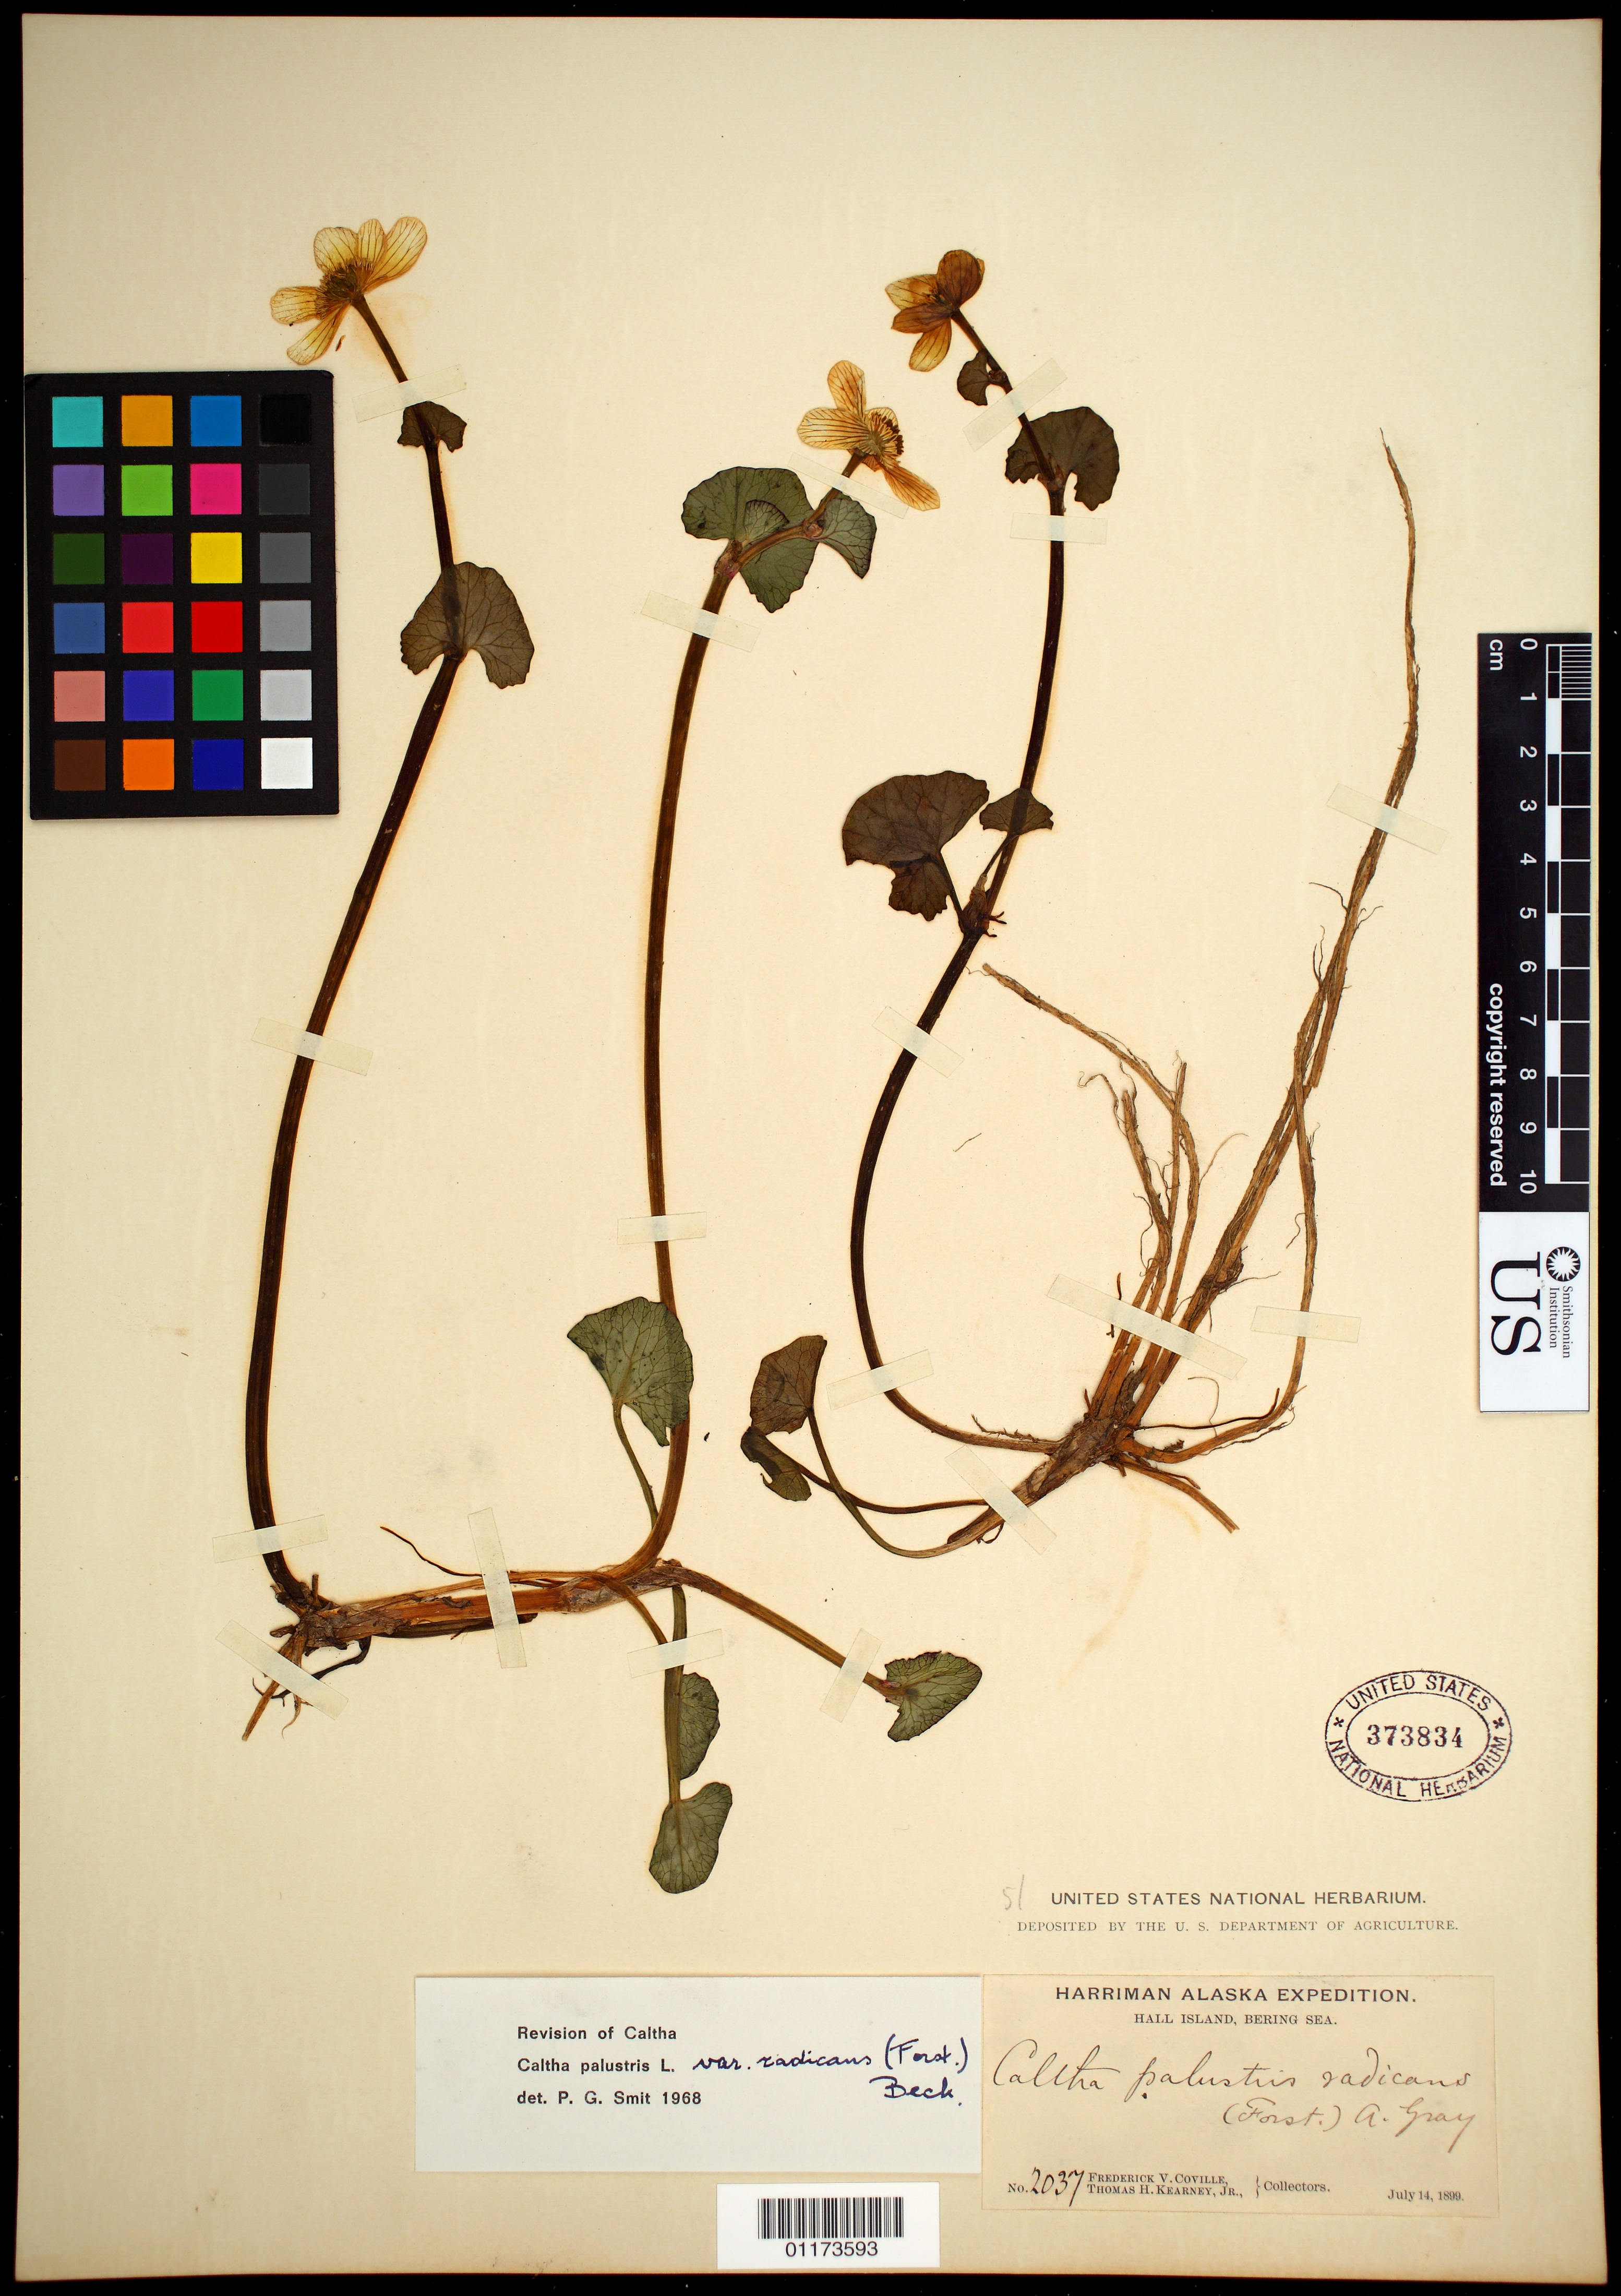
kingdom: Plantae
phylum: Tracheophyta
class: Magnoliopsida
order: Ranunculales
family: Ranunculaceae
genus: Caltha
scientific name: Caltha palustris var. radicans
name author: (T.F. Forst) Beck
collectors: F. V. Coville & T. H. Kearney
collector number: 2037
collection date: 1899-07-14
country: United States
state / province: Alaska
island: Hall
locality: Hall Island, Bering Sea.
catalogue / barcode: US 373834